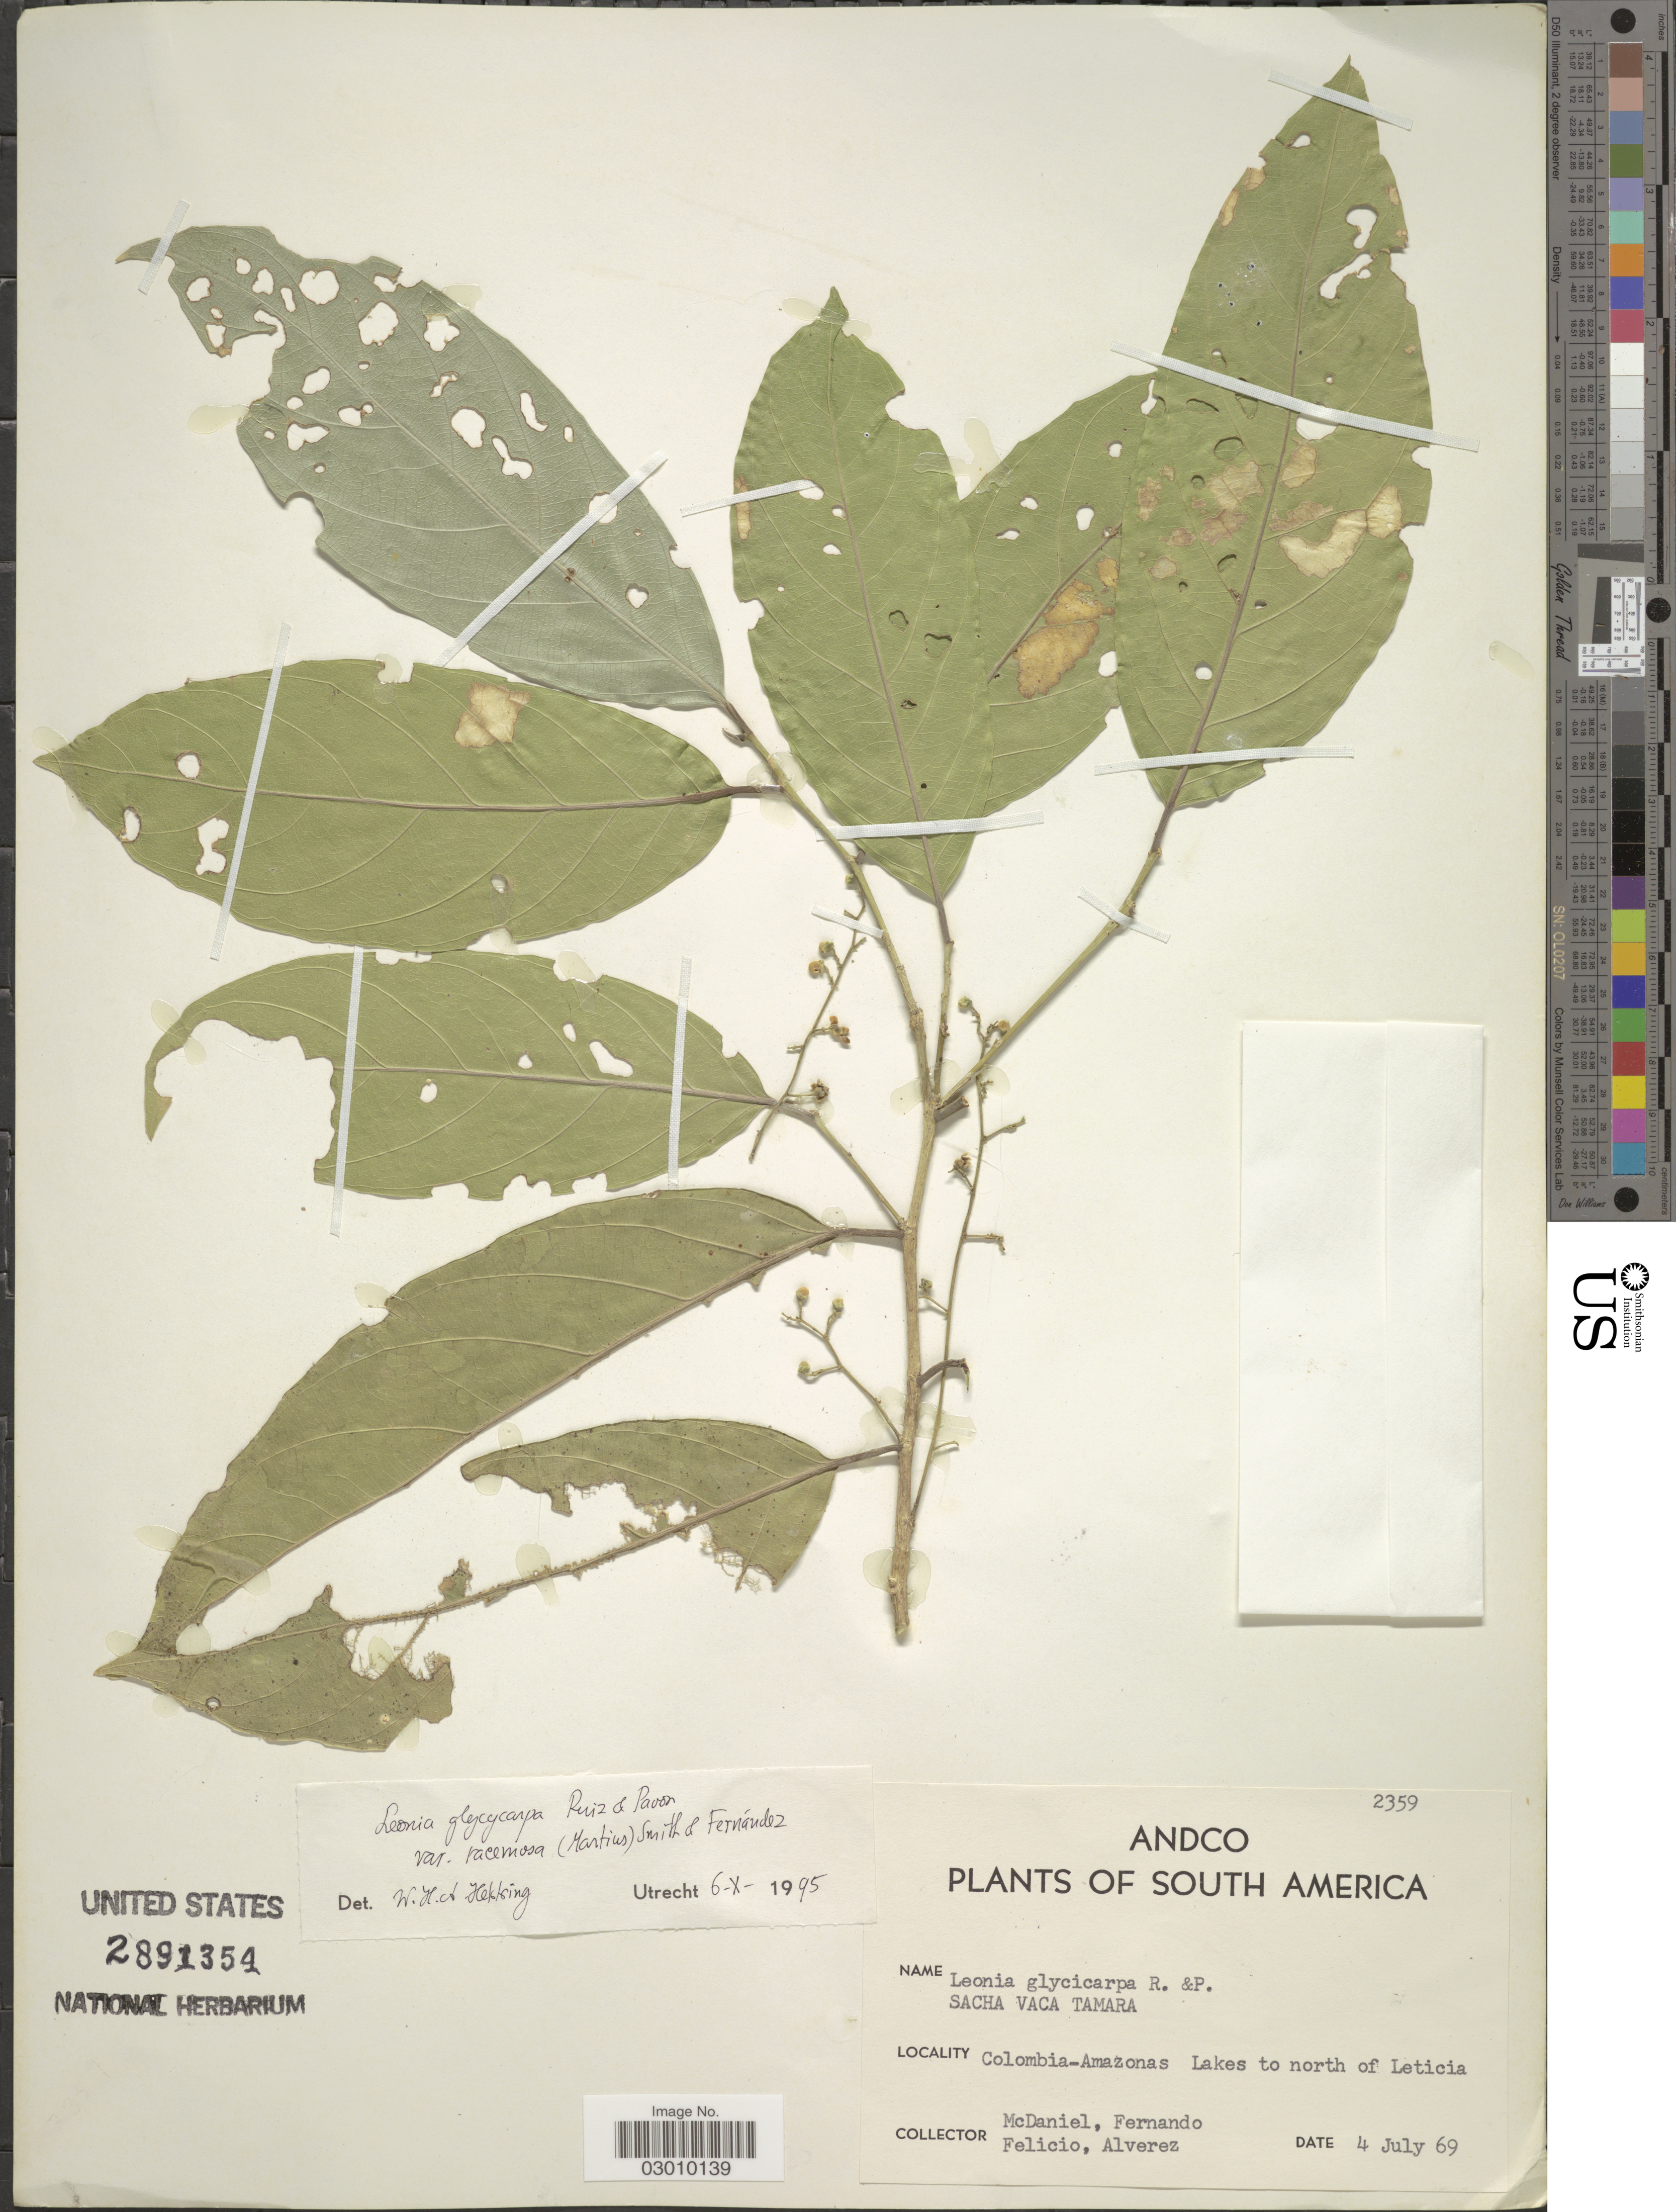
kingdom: Plantae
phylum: Tracheophyta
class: Magnoliopsida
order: Malpighiales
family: Violaceae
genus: Leonia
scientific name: Leonia glycycarpa var. racemosa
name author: (Mart.) L.B. Sm. & A. Fernández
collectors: -- McDaniel, -- Fernando, -- Felicio & Alverez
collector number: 2359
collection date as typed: Transcribed d/m/y: 4/7/69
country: Colombia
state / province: Amazônas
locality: Andco, Colombia-Amazonas Lakes to North of Leticia.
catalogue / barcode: US 2891354